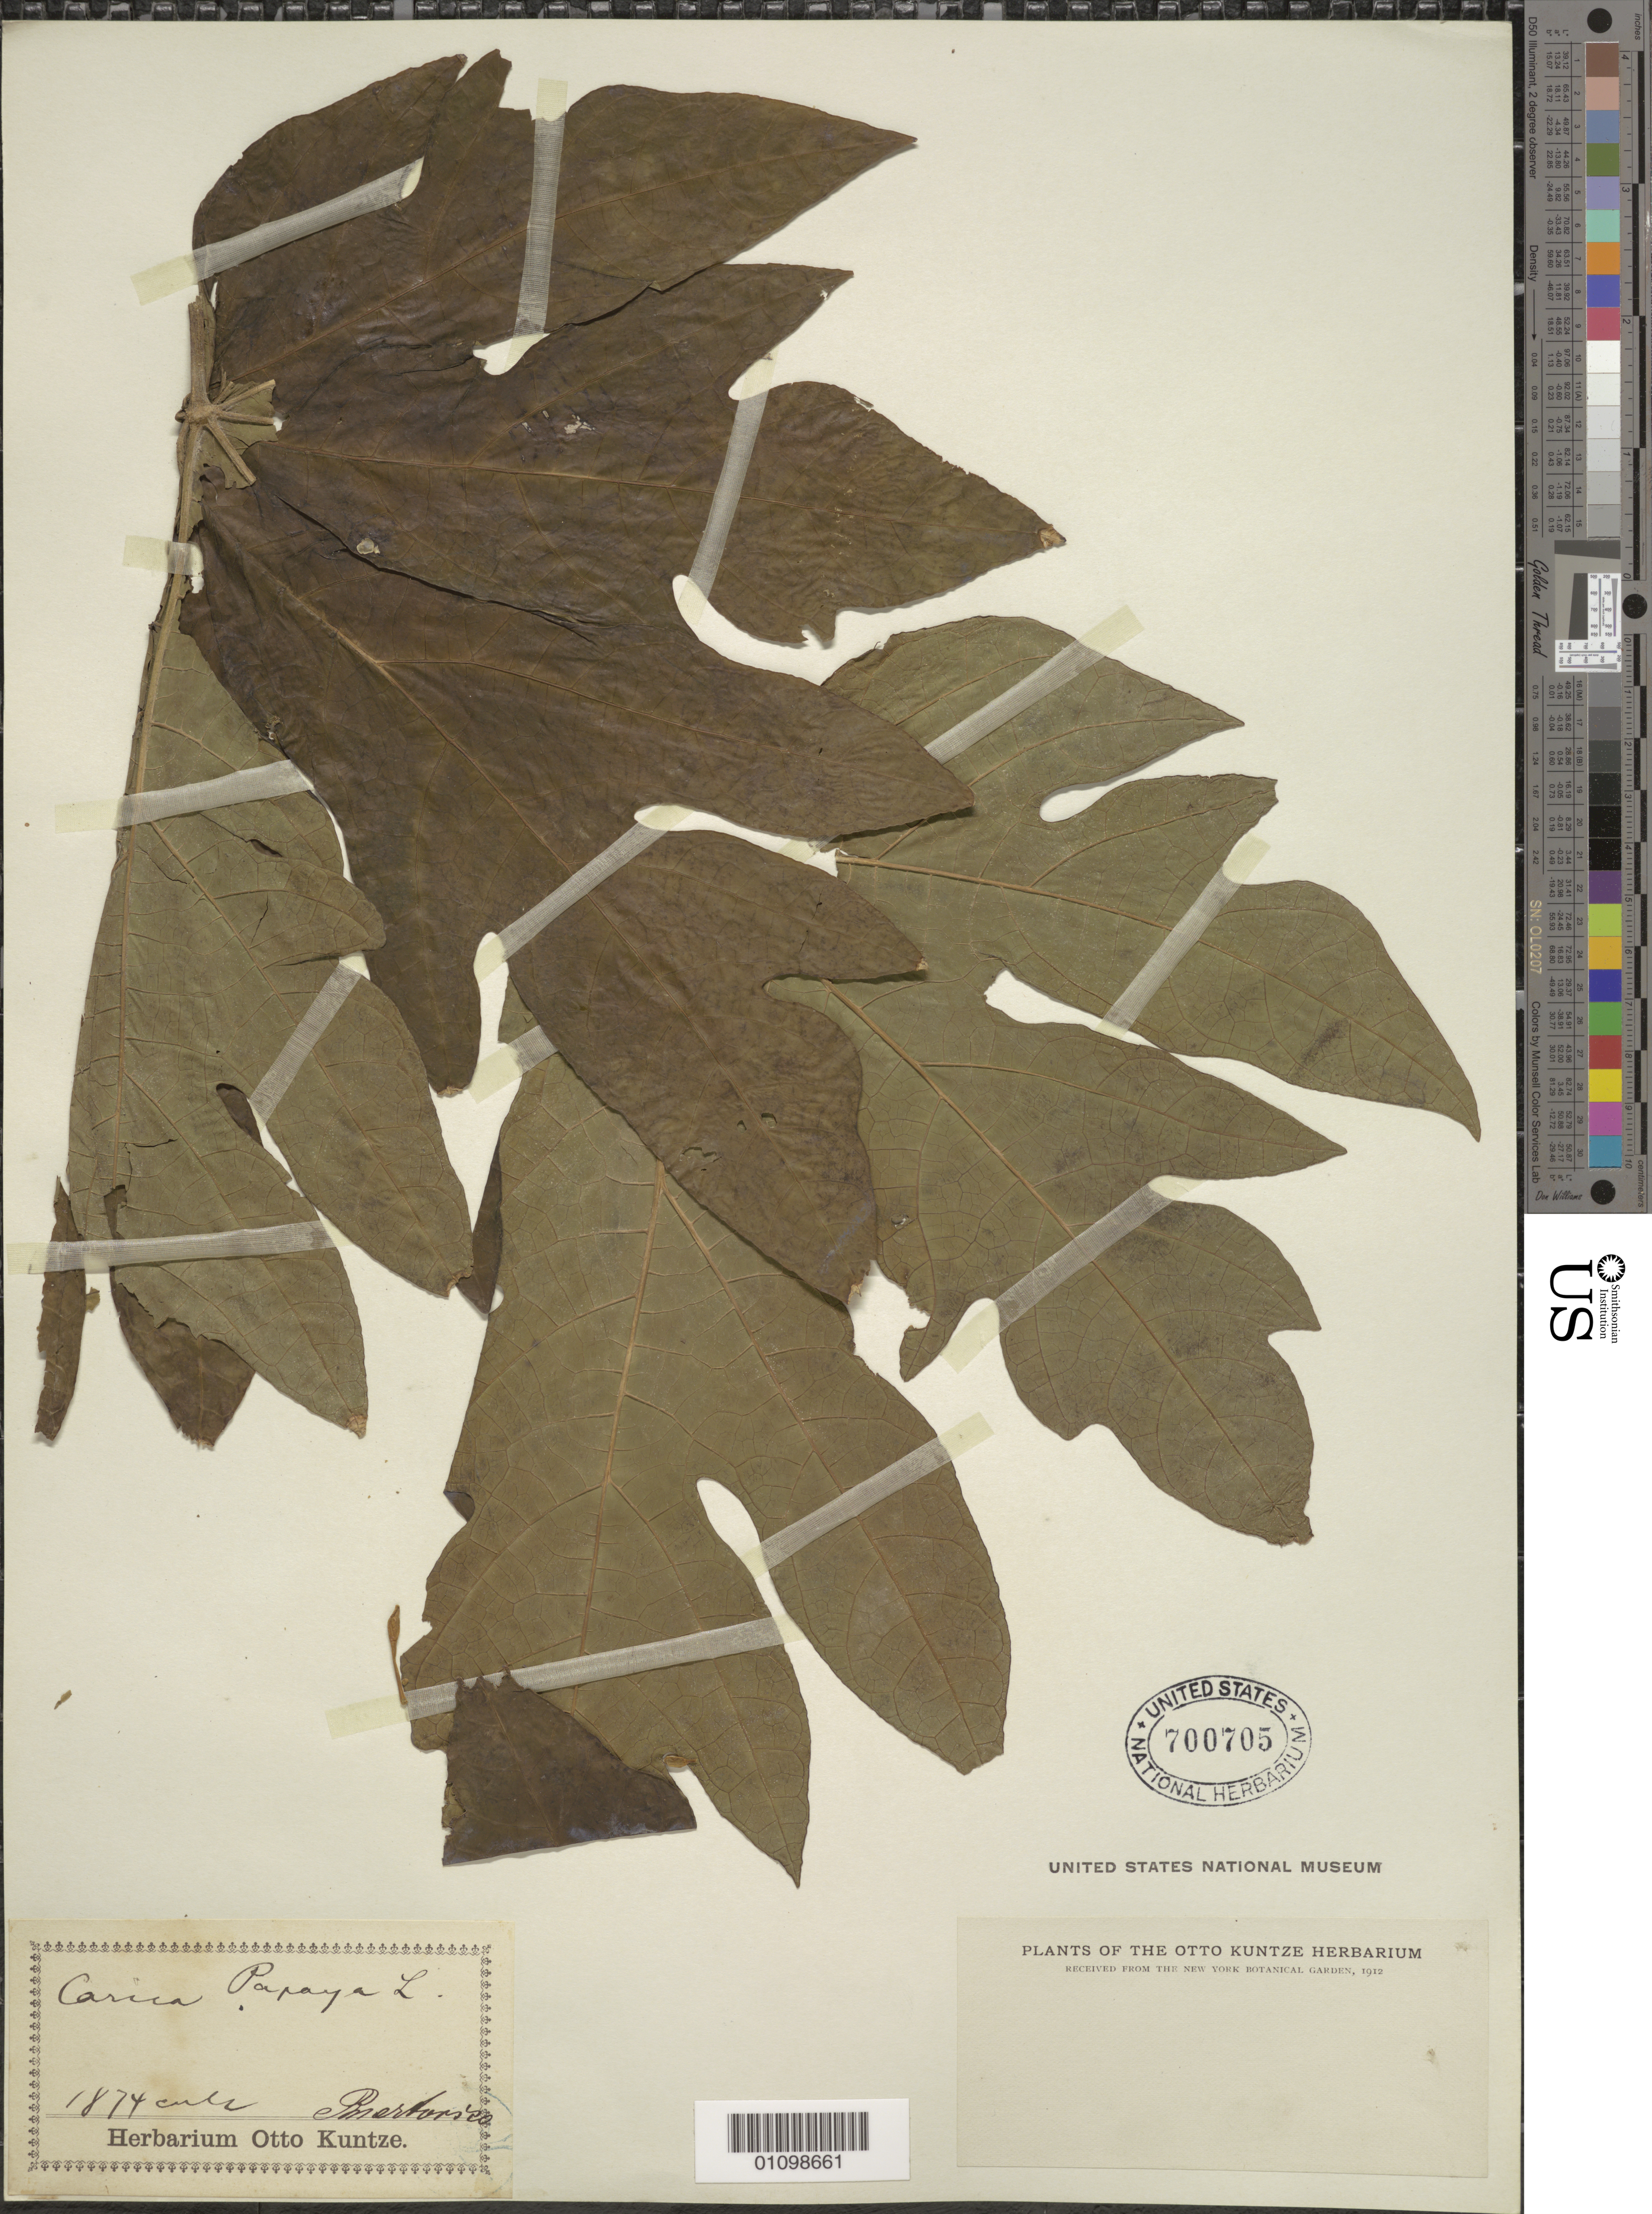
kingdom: Plantae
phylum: Tracheophyta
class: Magnoliopsida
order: Brassicales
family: Caricaceae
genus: Carica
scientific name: Carica papaya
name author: L.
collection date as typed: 1874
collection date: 1874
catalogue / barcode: US 700705